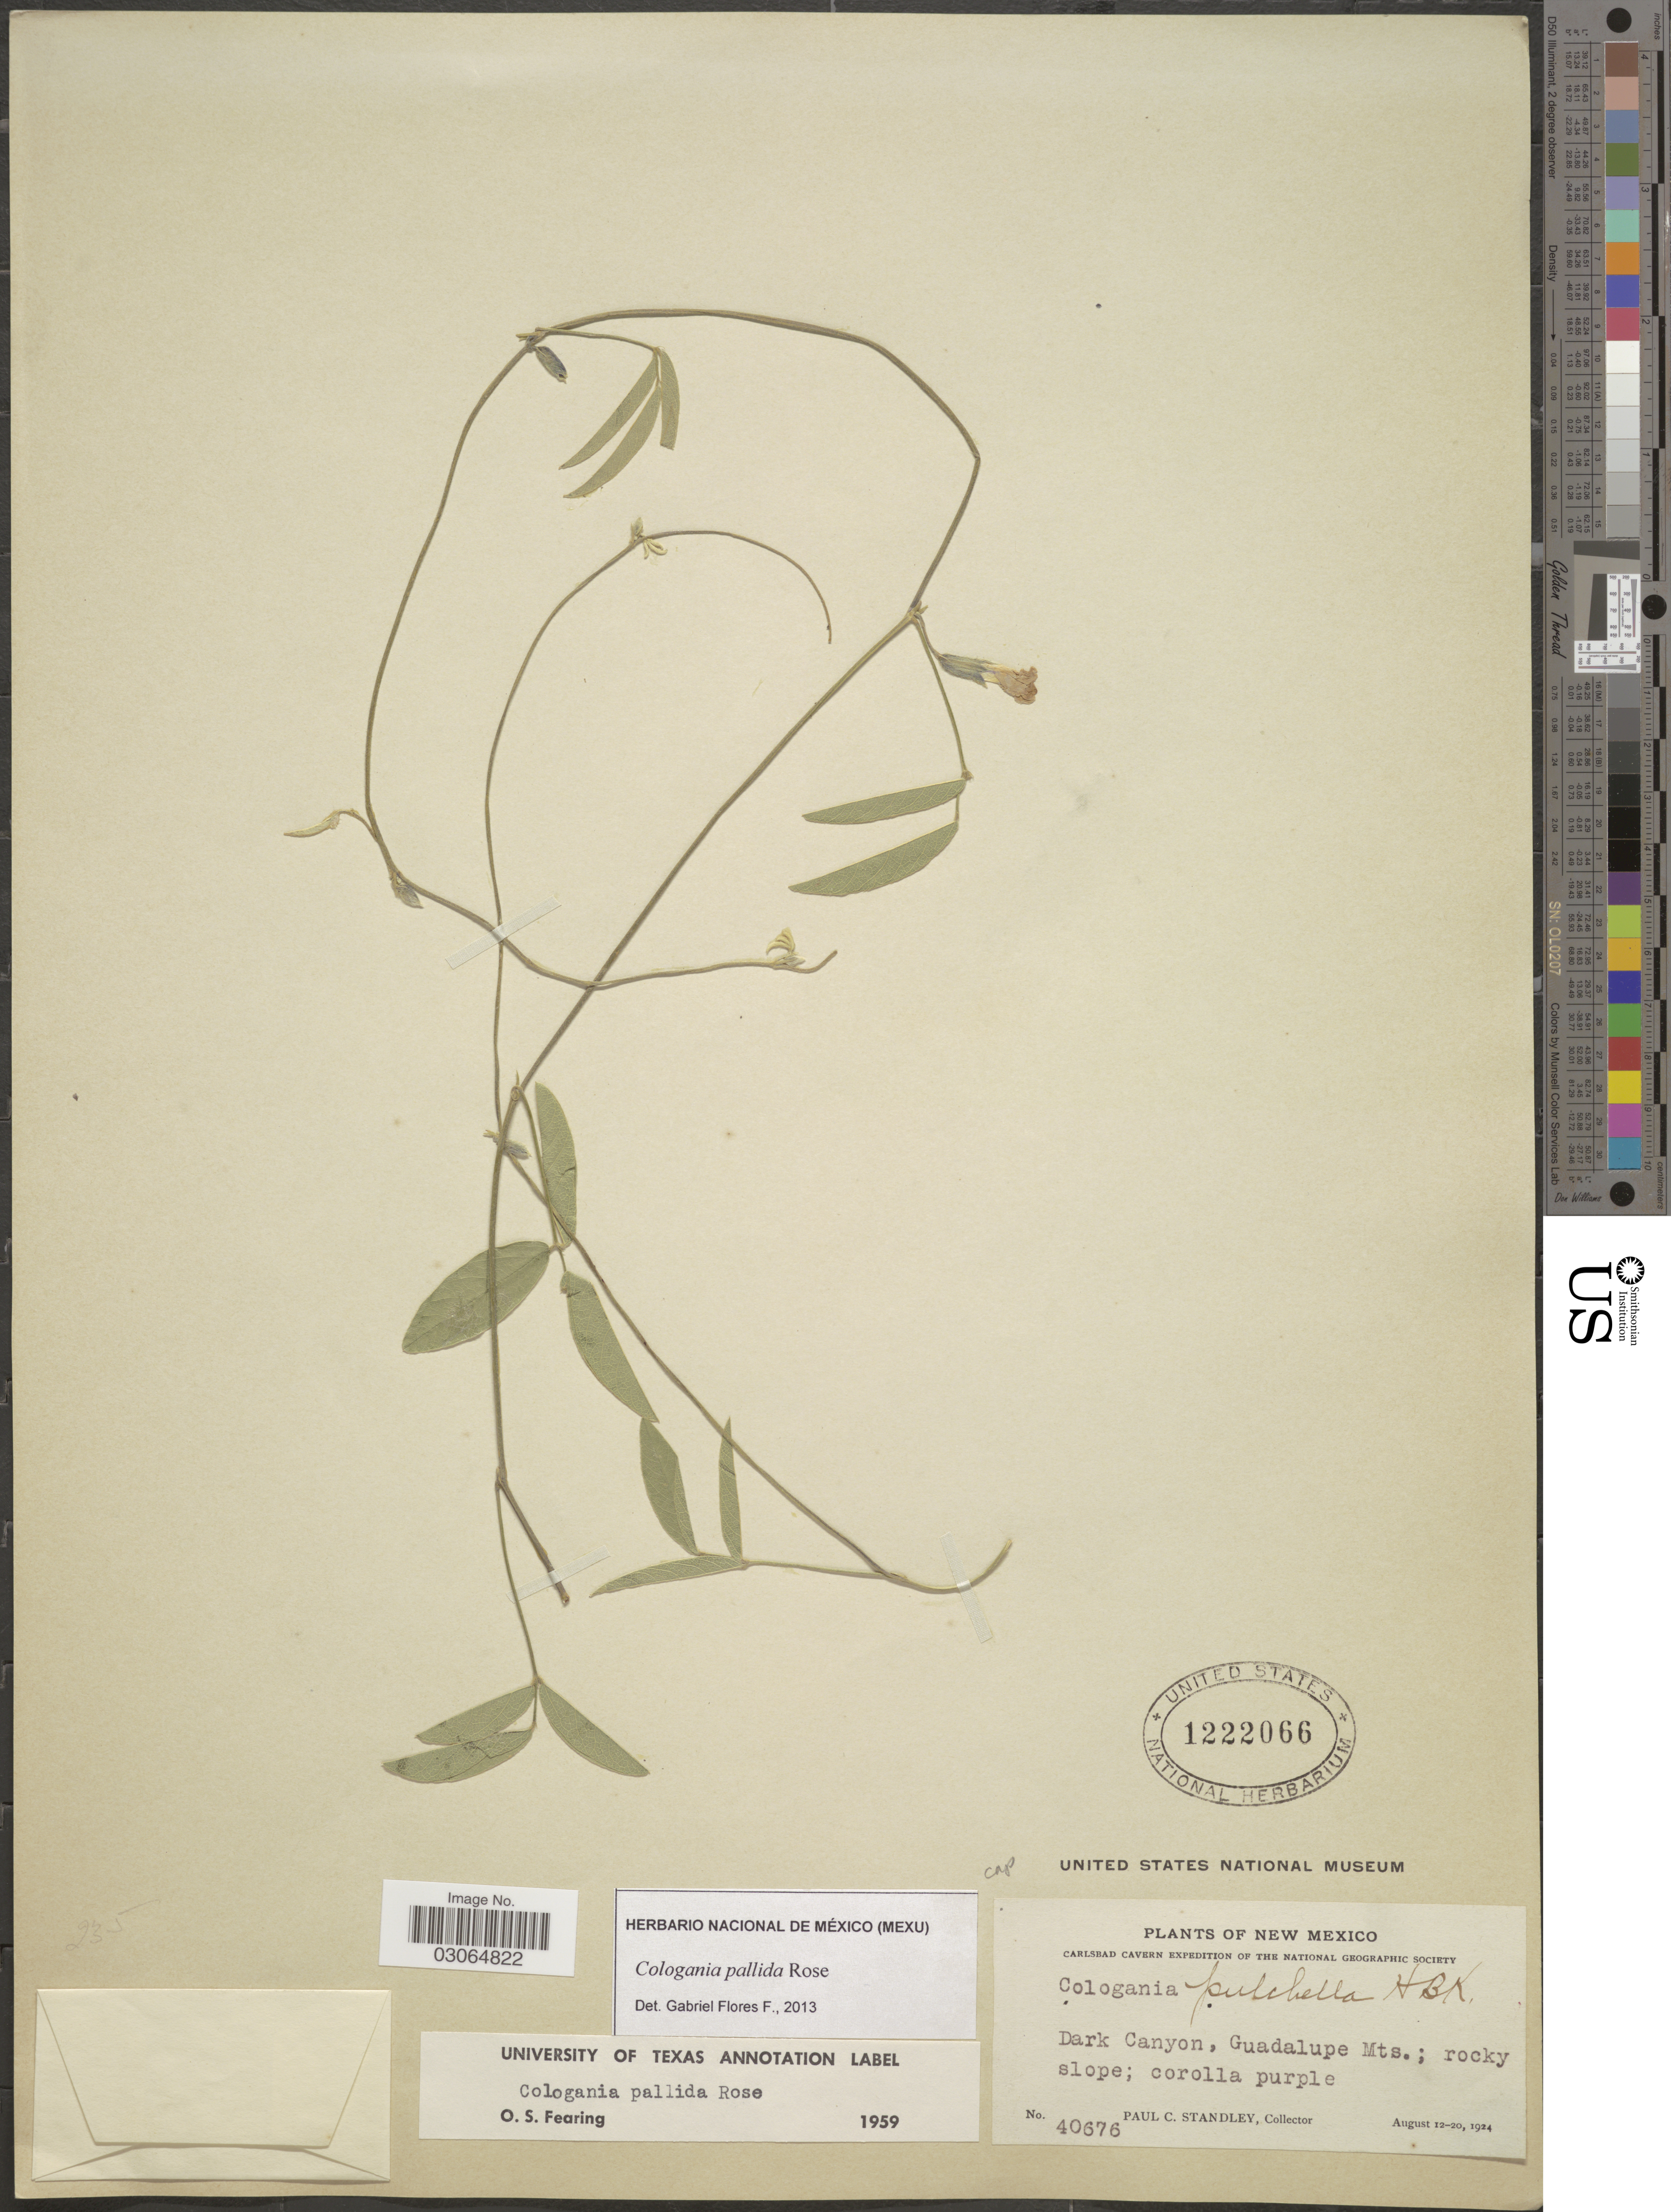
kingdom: Plantae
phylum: Tracheophyta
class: Magnoliopsida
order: Fabales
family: Fabaceae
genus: Cologania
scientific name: Cologania pallida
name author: Rose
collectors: P. C. Standley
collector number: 40676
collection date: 1924-08-12/1924-08-20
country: United States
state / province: New Mexico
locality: Dark Canyon, Guadalupe Mts.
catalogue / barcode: US 1222066